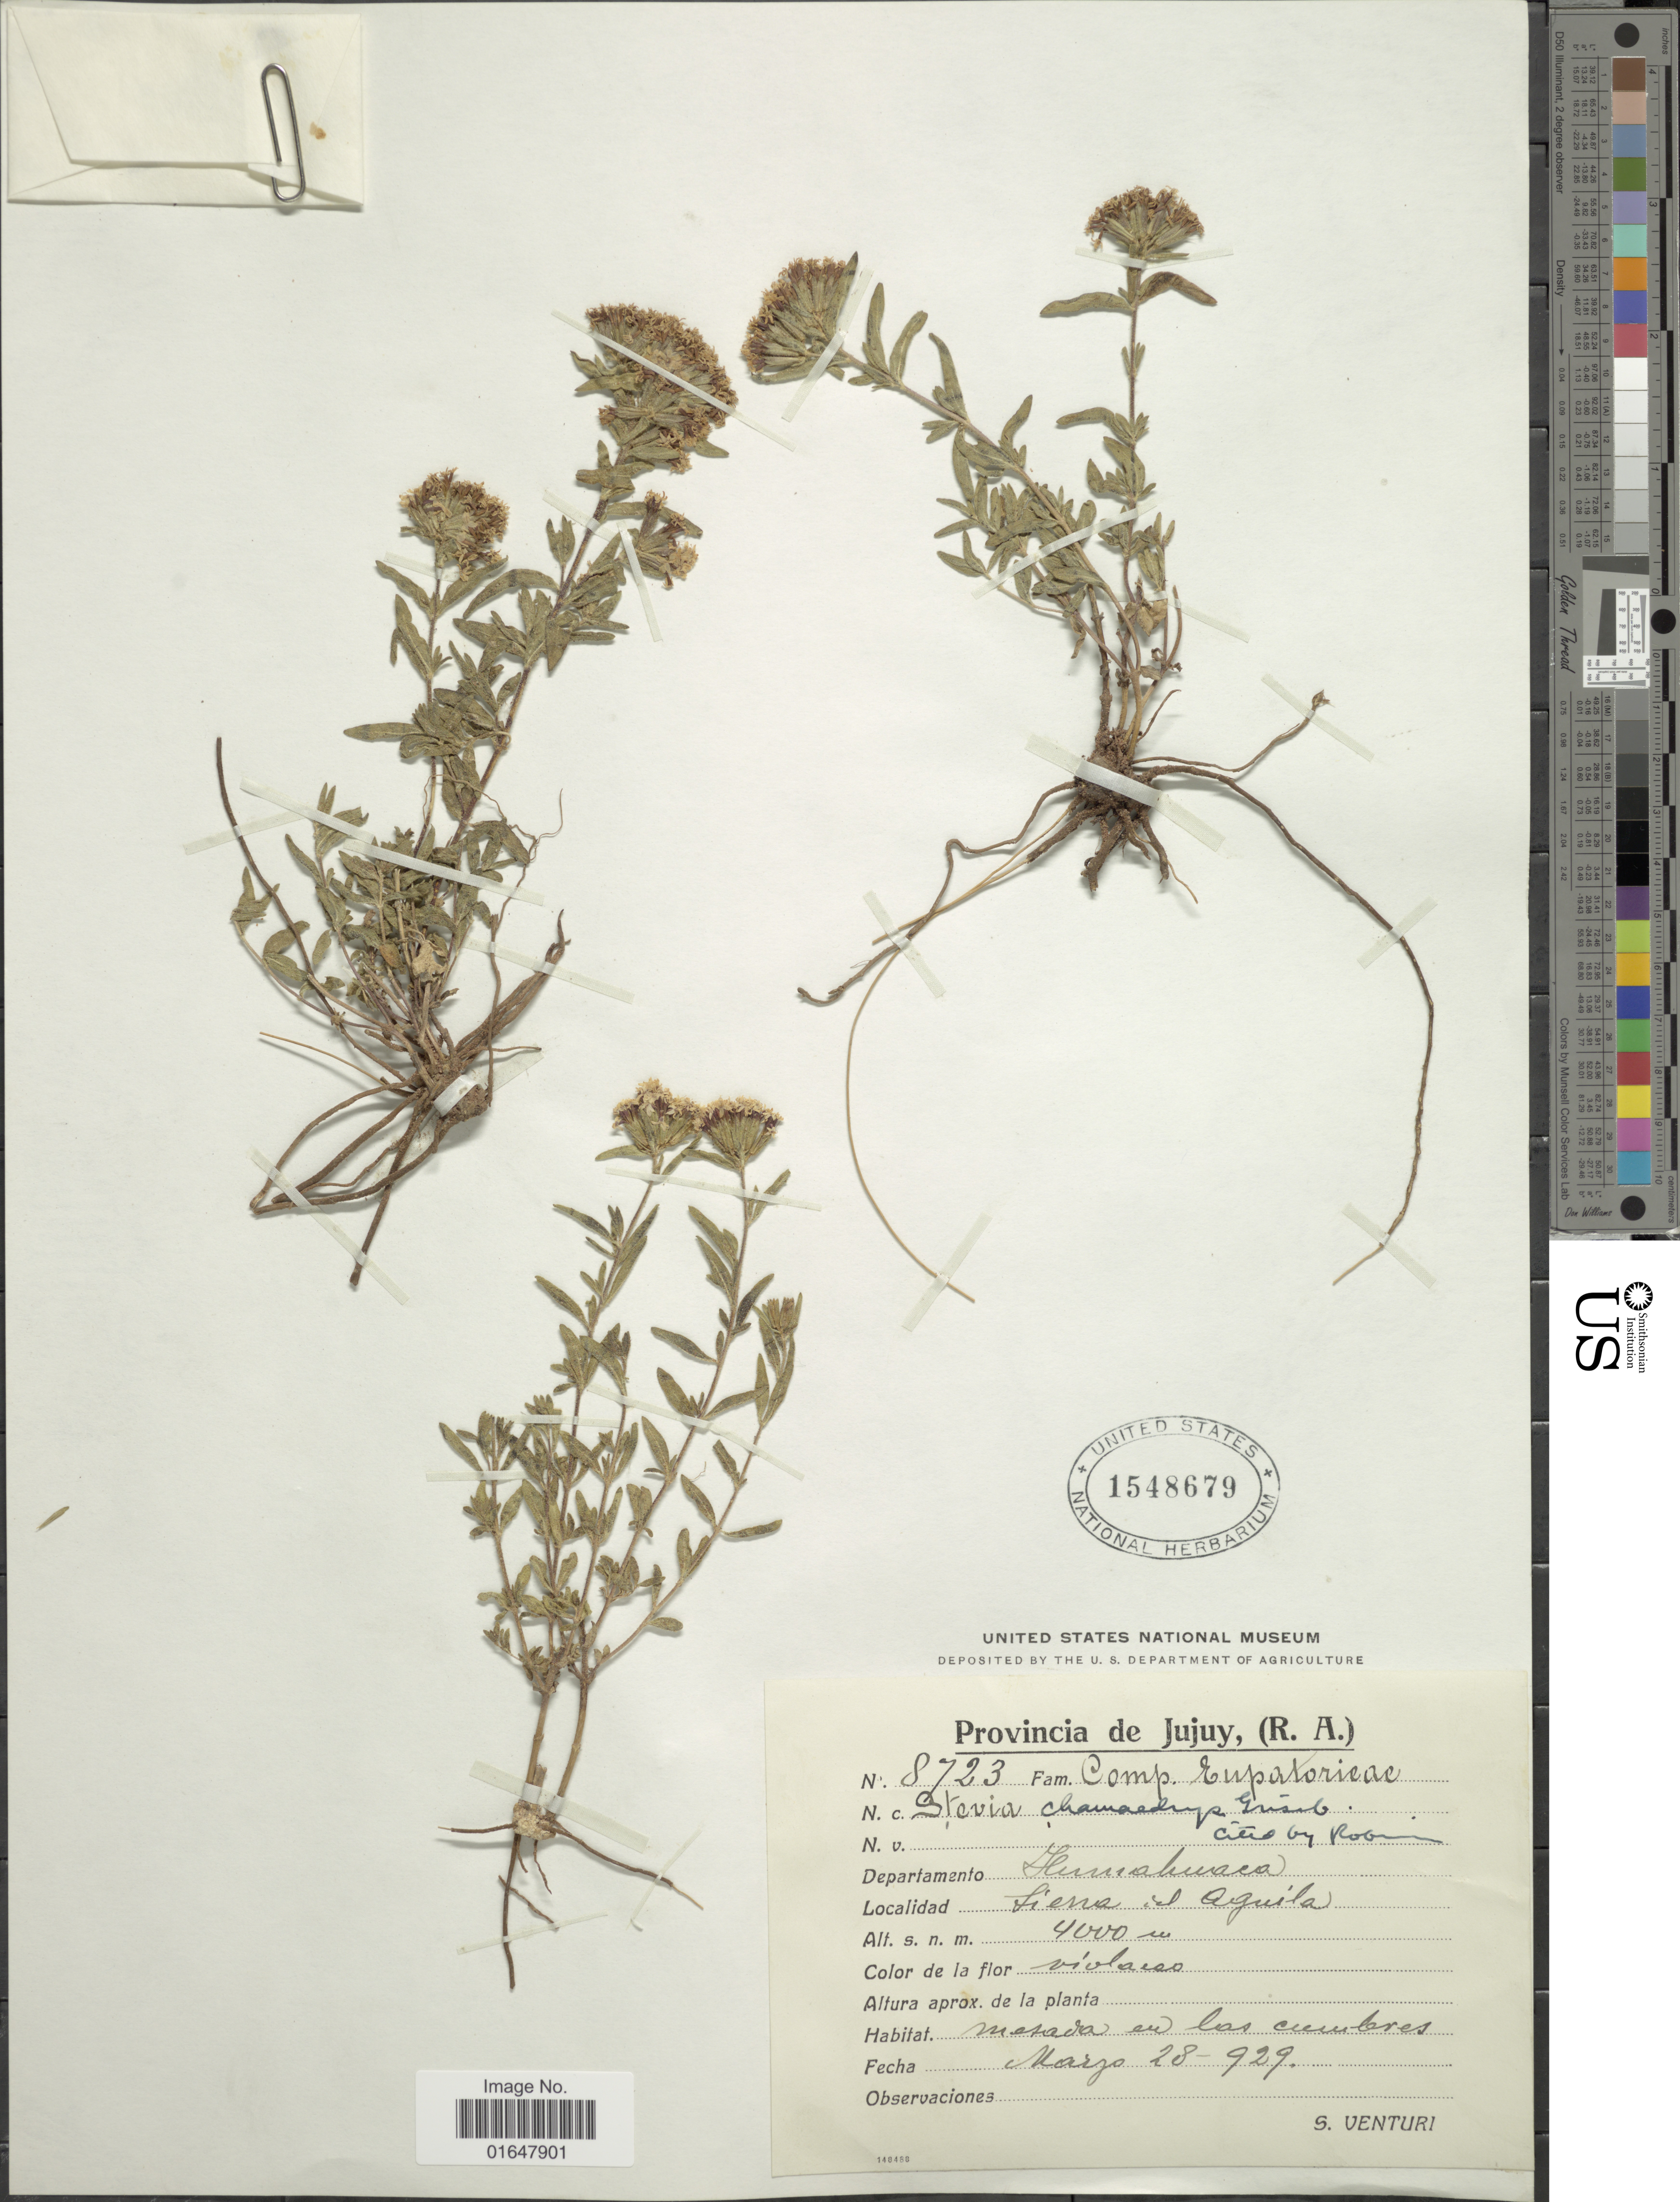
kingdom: Plantae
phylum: Tracheophyta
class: Magnoliopsida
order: Asterales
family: Asteraceae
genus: Stevia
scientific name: Stevia chamaedrys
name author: Griseb.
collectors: S. Venturi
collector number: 8723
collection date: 1929-03-28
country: Argentina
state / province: Jujuy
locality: Departamento Huniahuaca, Sierra el Aguila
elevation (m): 4000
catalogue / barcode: US 1548679